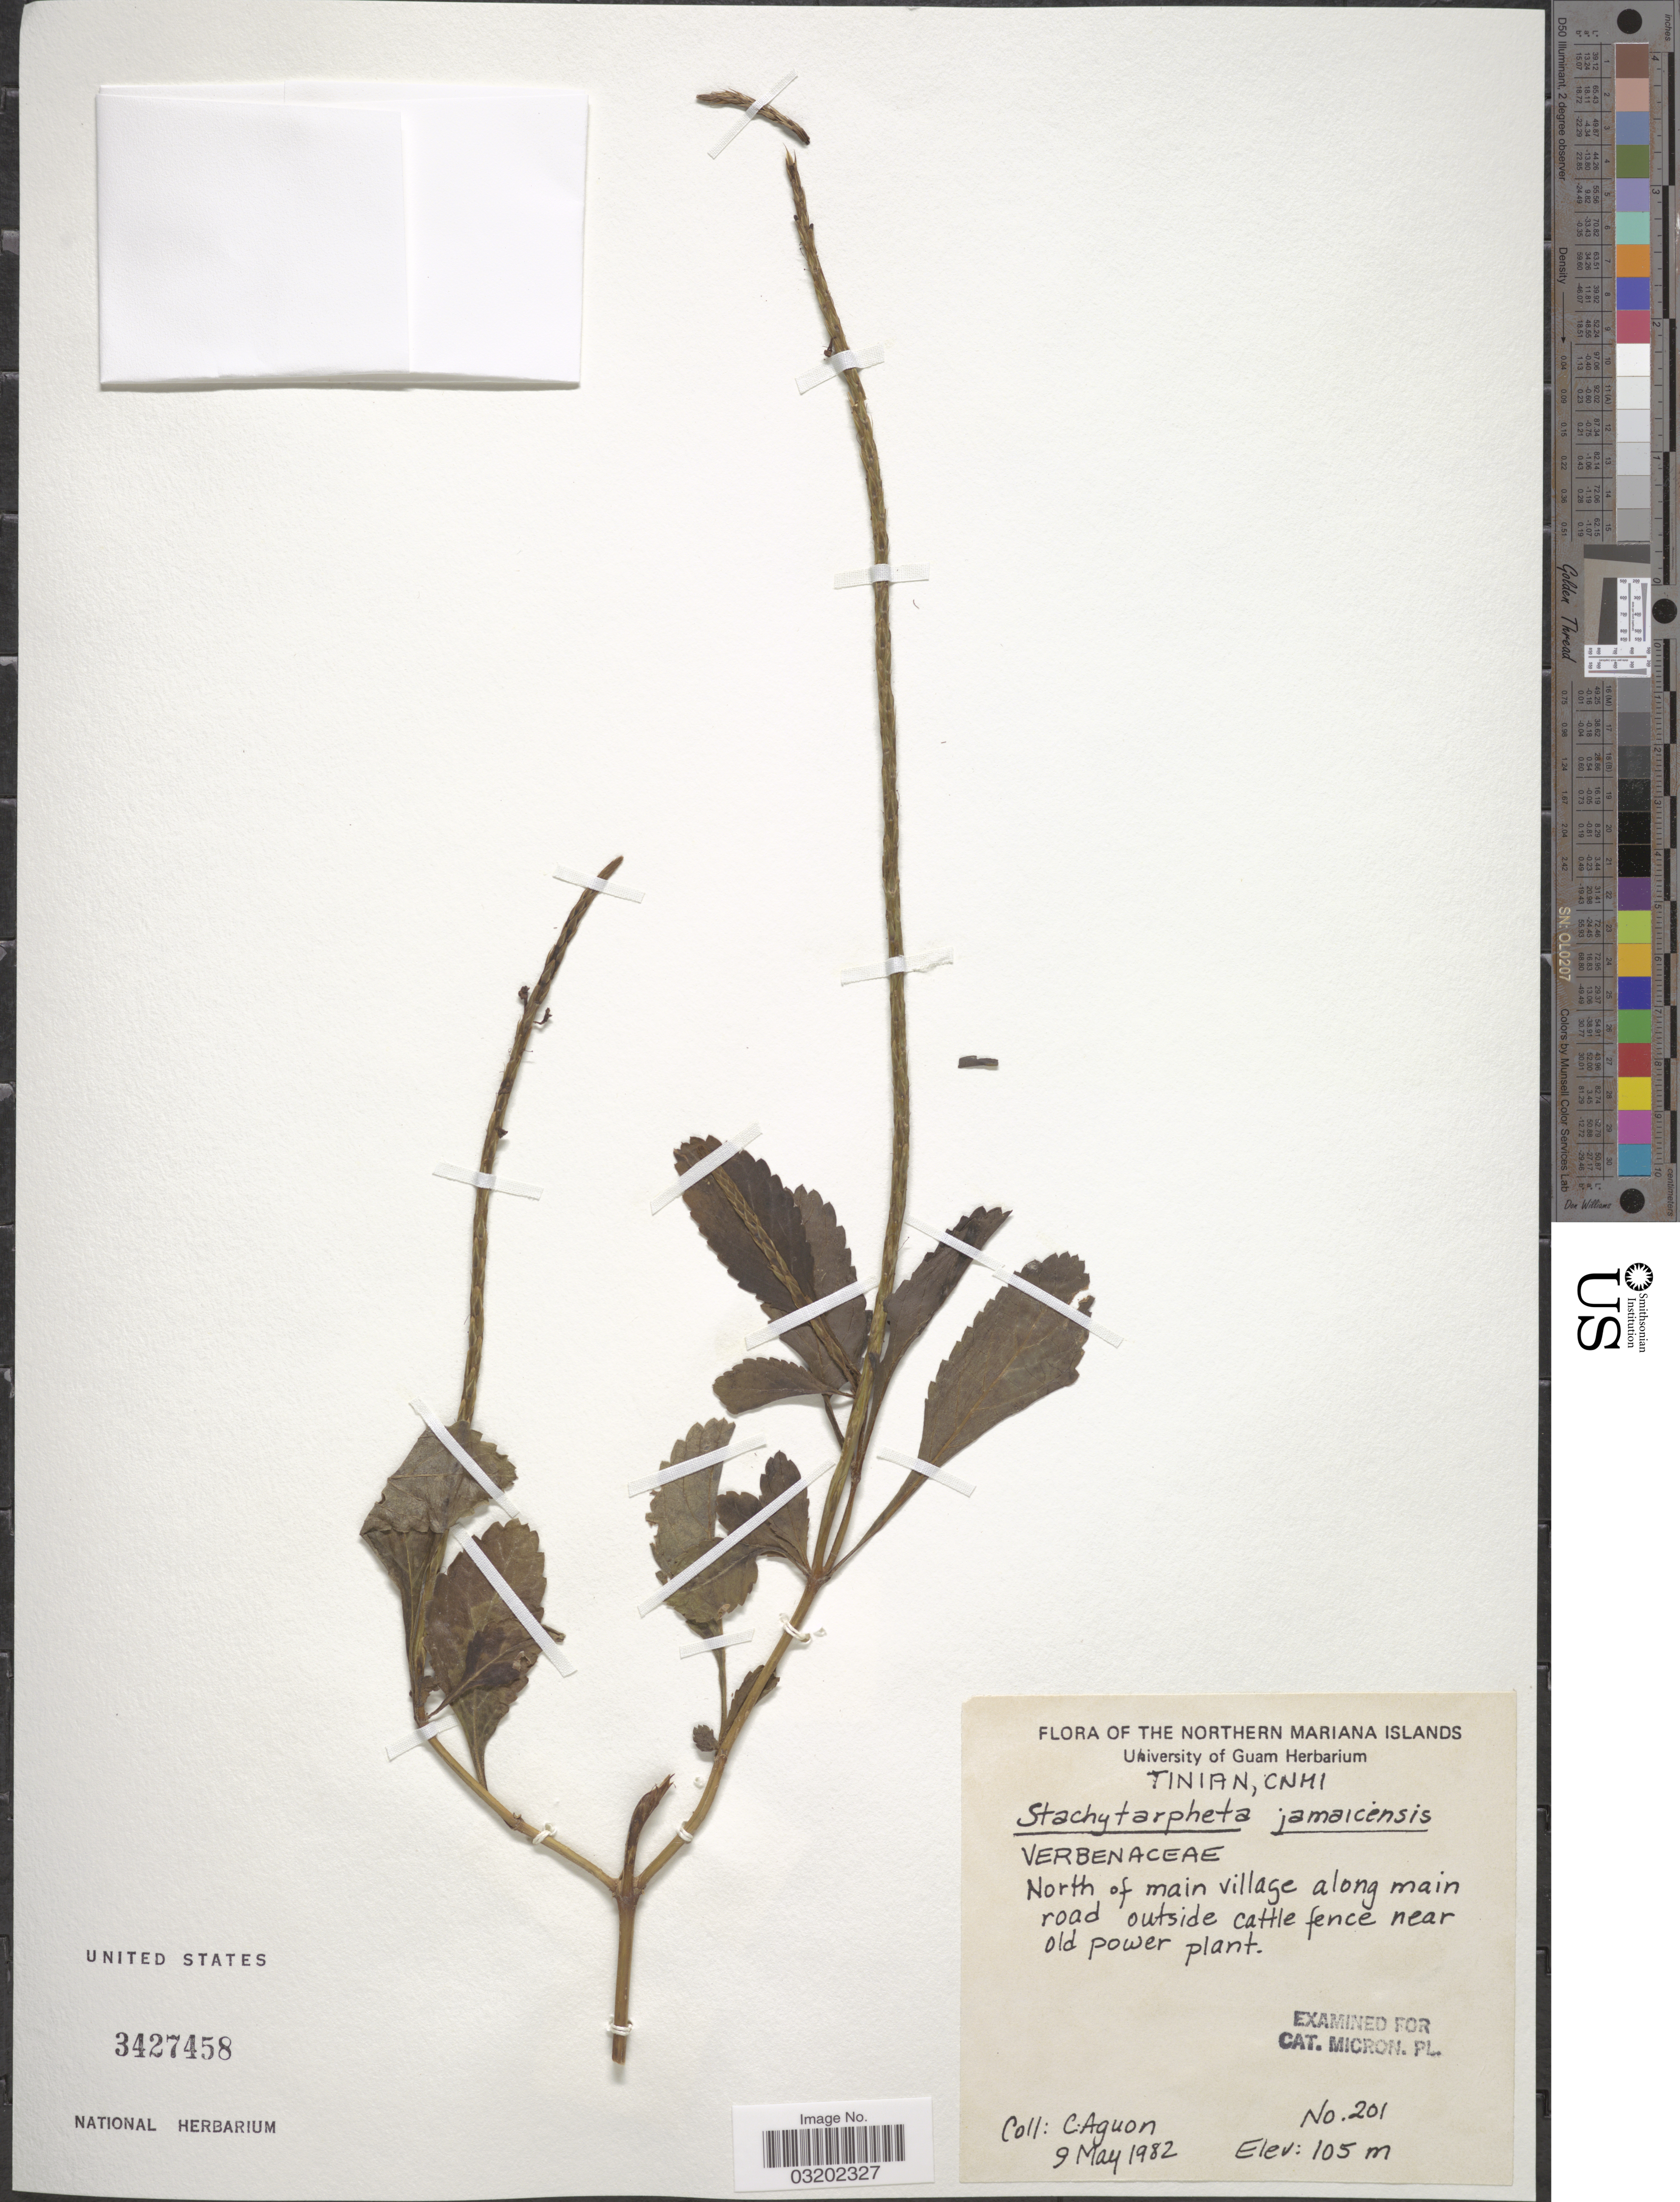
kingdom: Plantae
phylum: Tracheophyta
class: Magnoliopsida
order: Lamiales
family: Verbenaceae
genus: Stachytarpheta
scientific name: Stachytarpheta jamaicensis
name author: (L.) Vahl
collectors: C. Aguon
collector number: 201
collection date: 1982-05-09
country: Northern Mariana Islands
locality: Tinian, CNMI. [unsure placement] North of main village along main road outside cattle fence near old power plant.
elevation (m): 105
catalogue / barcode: US 3427458